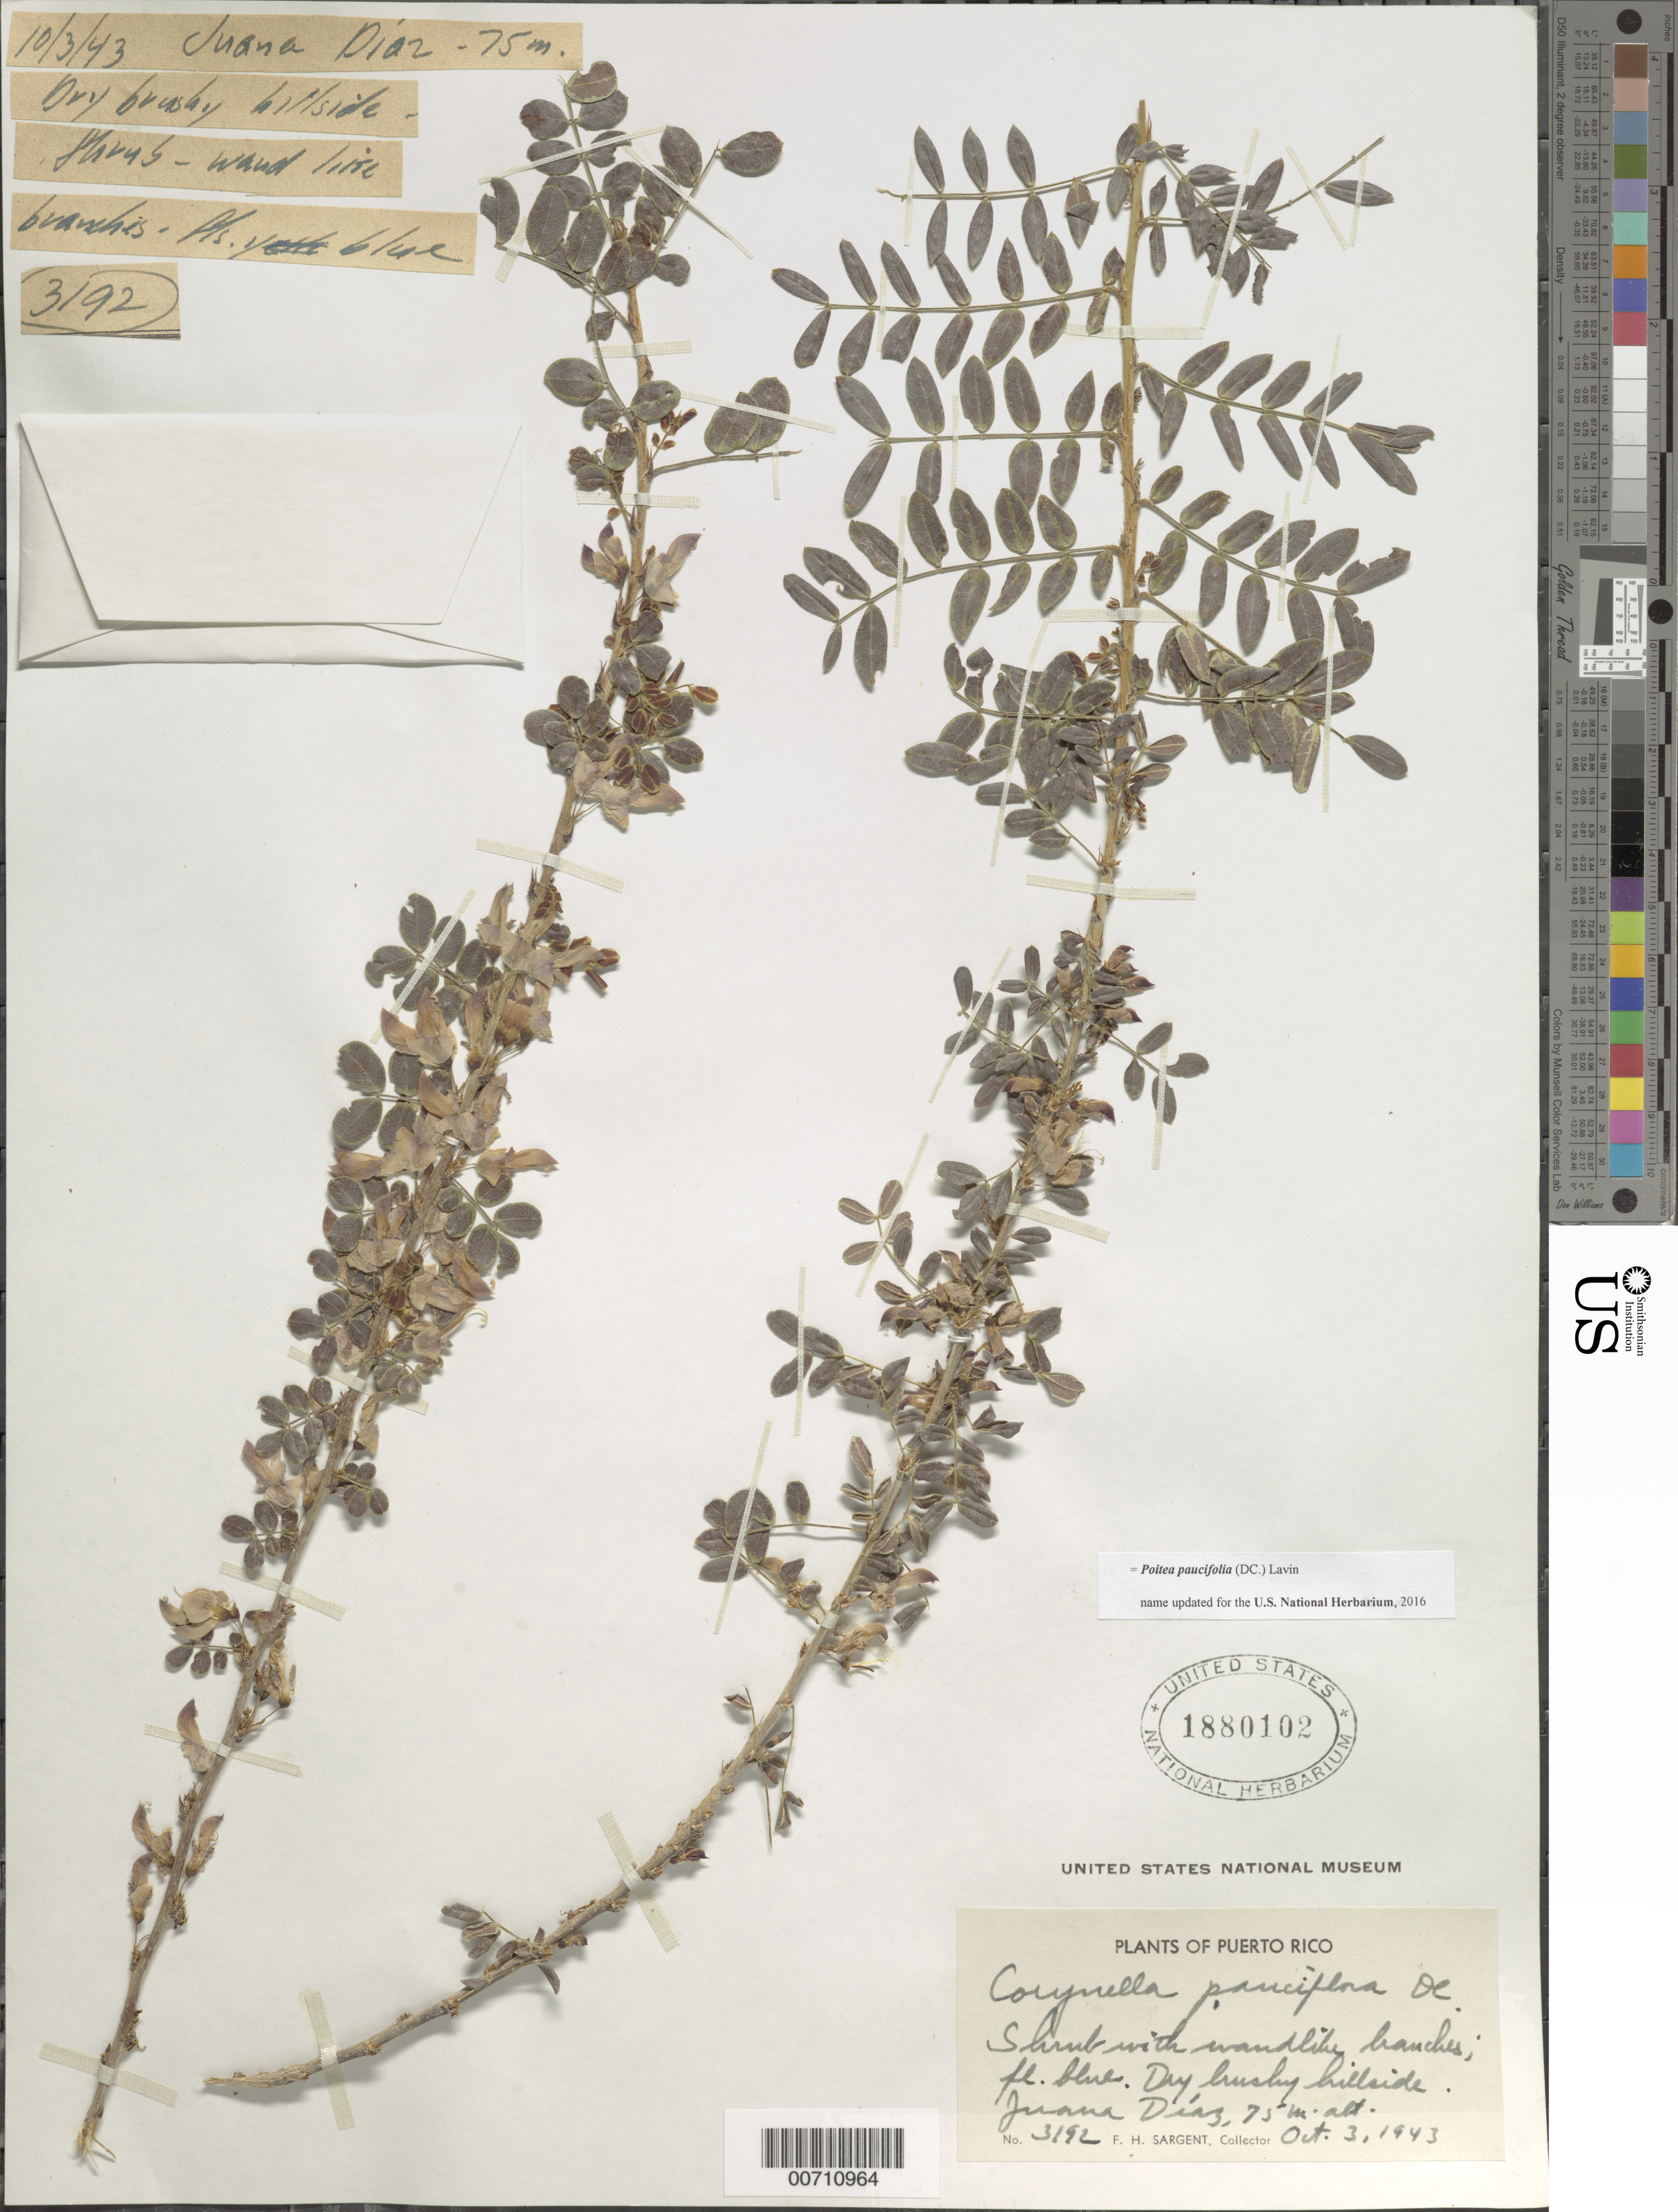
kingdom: Plantae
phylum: Tracheophyta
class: Magnoliopsida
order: Fabales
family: Fabaceae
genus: Poitea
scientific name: Poitea paucifolia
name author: (DC.) Lavin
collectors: F. H. Sargent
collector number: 3192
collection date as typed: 03 Oct 1943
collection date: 1943-10-03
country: Puerto Rico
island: Greater Antilles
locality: Juana Diaz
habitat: Dry bushy hillside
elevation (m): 75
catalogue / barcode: US 1880102